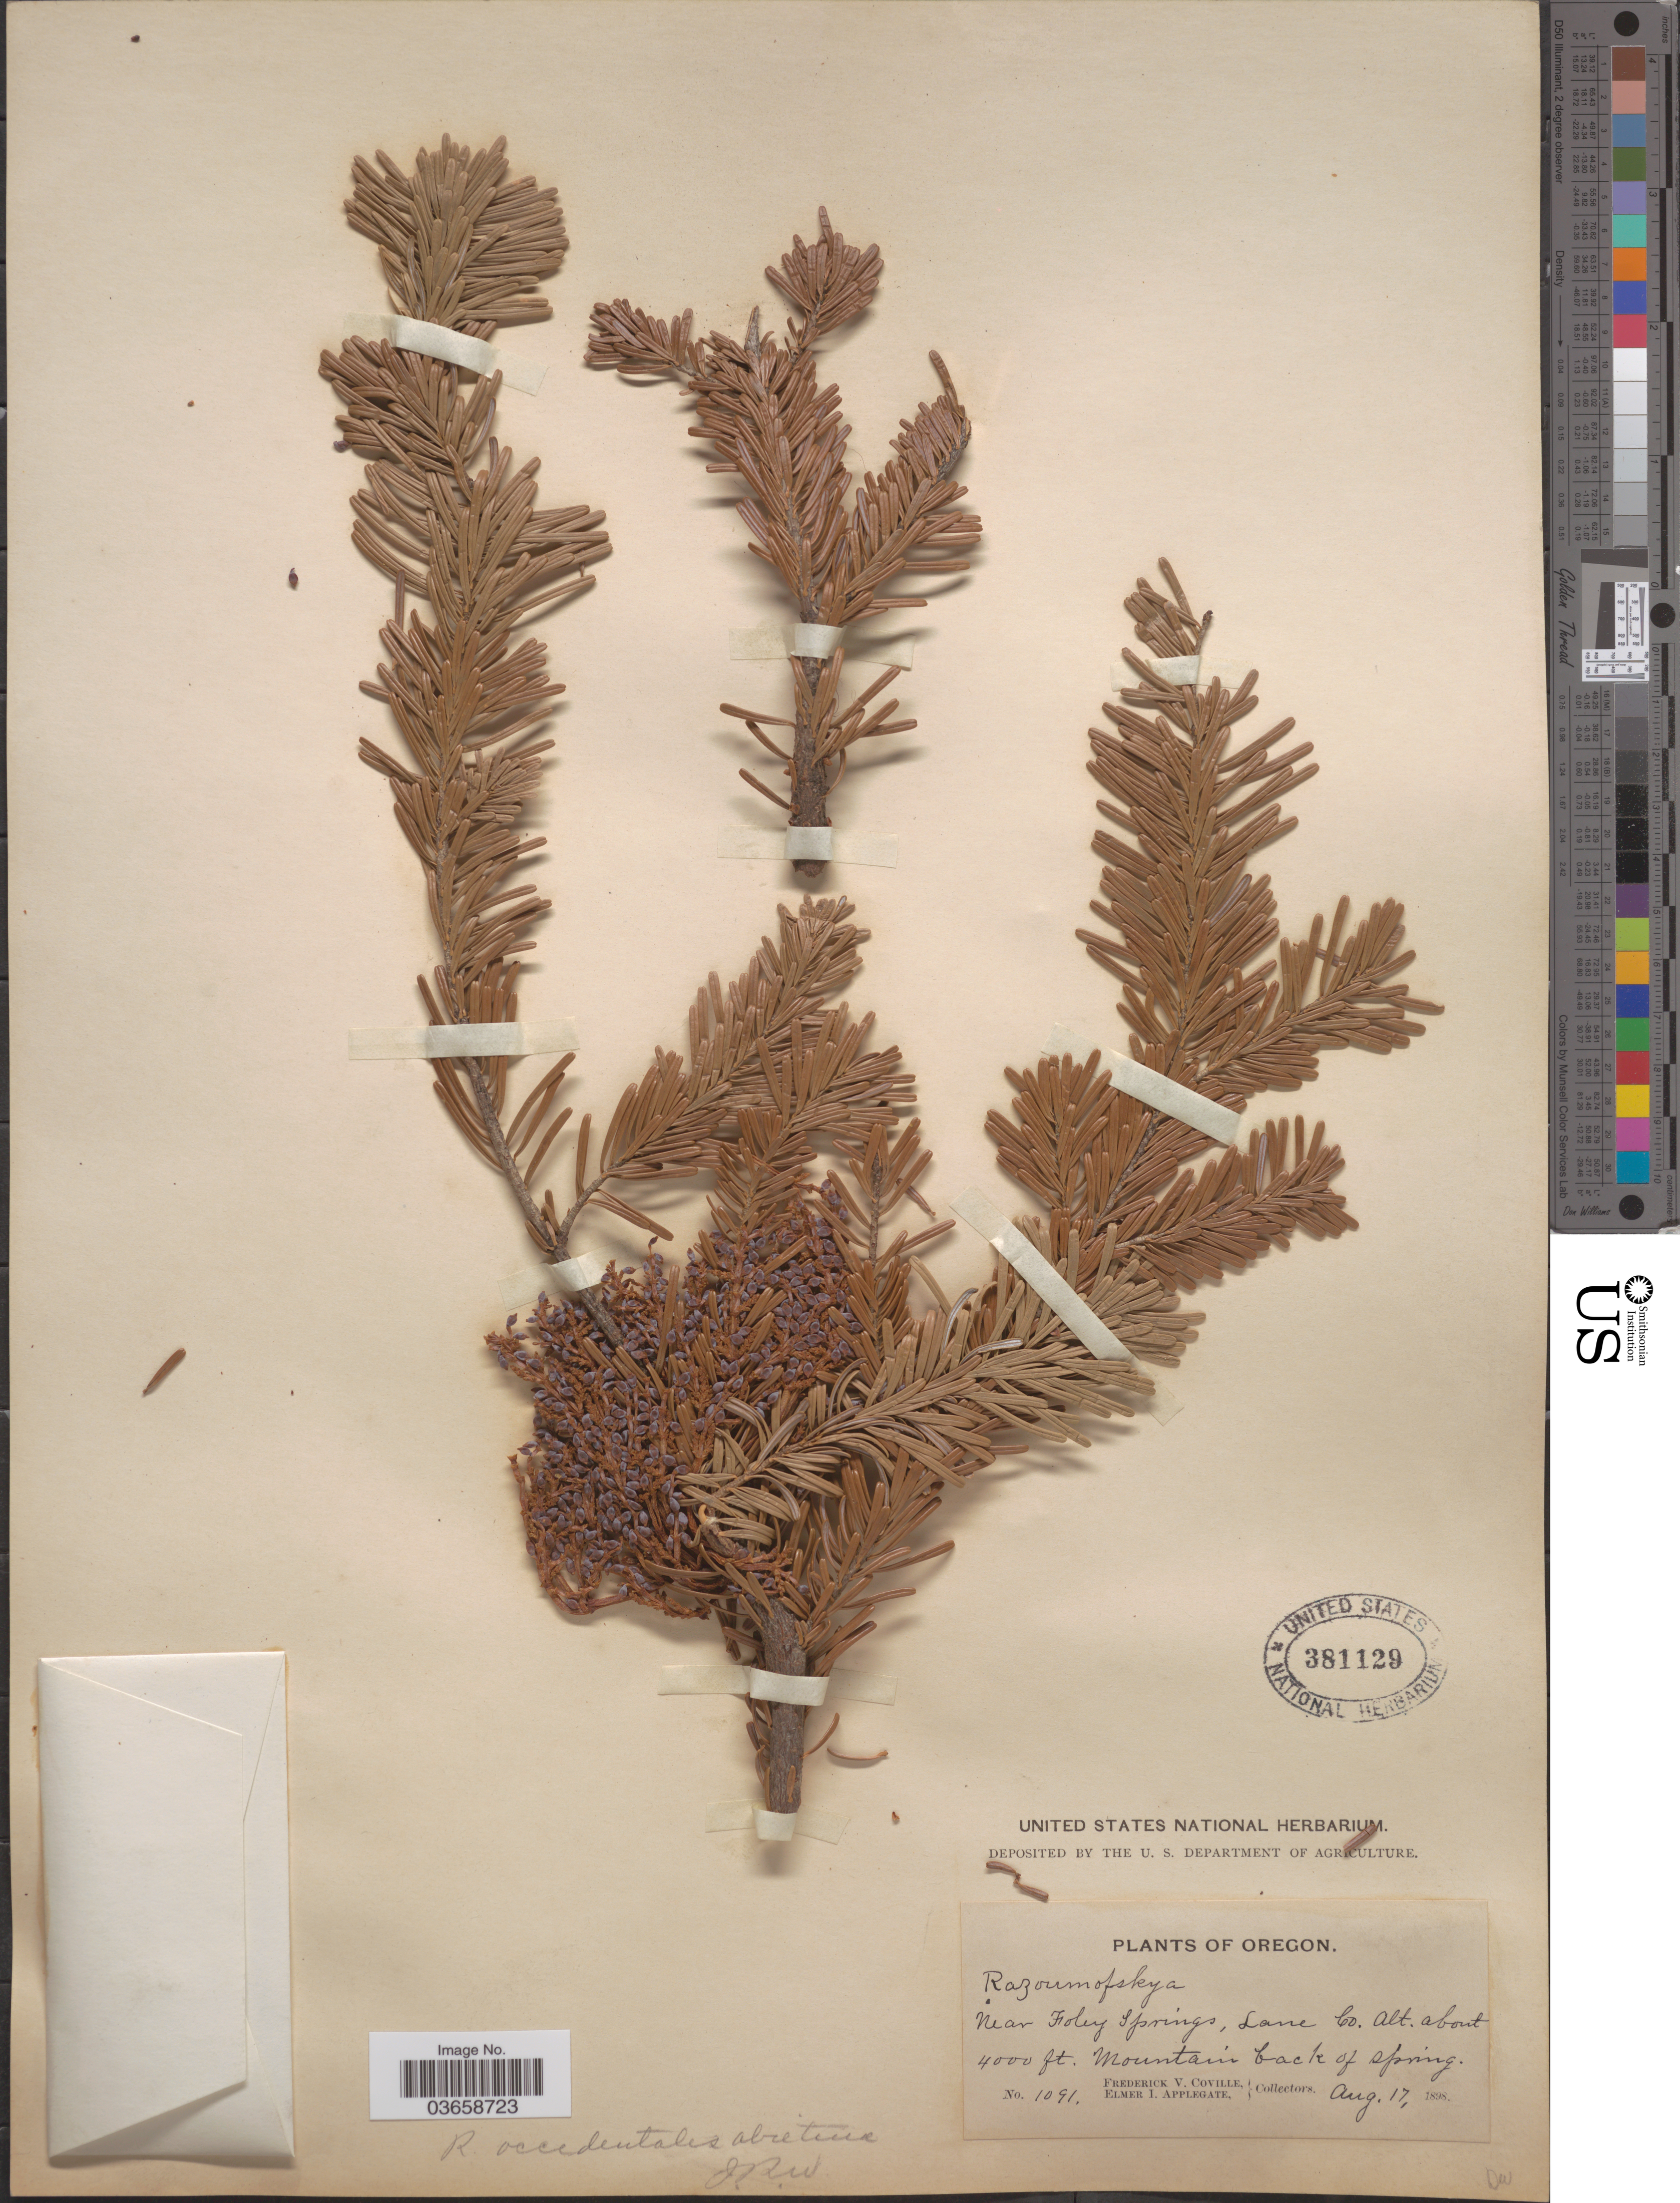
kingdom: Plantae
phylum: Tracheophyta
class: Magnoliopsida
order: Santalales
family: Viscaceae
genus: Arceuthobium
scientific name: Arceuthobium abietinum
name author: (Engelm.) Munz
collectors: F. V. Coville & E. I. Applegate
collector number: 1091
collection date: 1898-08-17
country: United States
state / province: Oregon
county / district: Lane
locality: Near Foley Springs, Lane Co. Mountain back of spring.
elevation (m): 1219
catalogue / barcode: US 381129